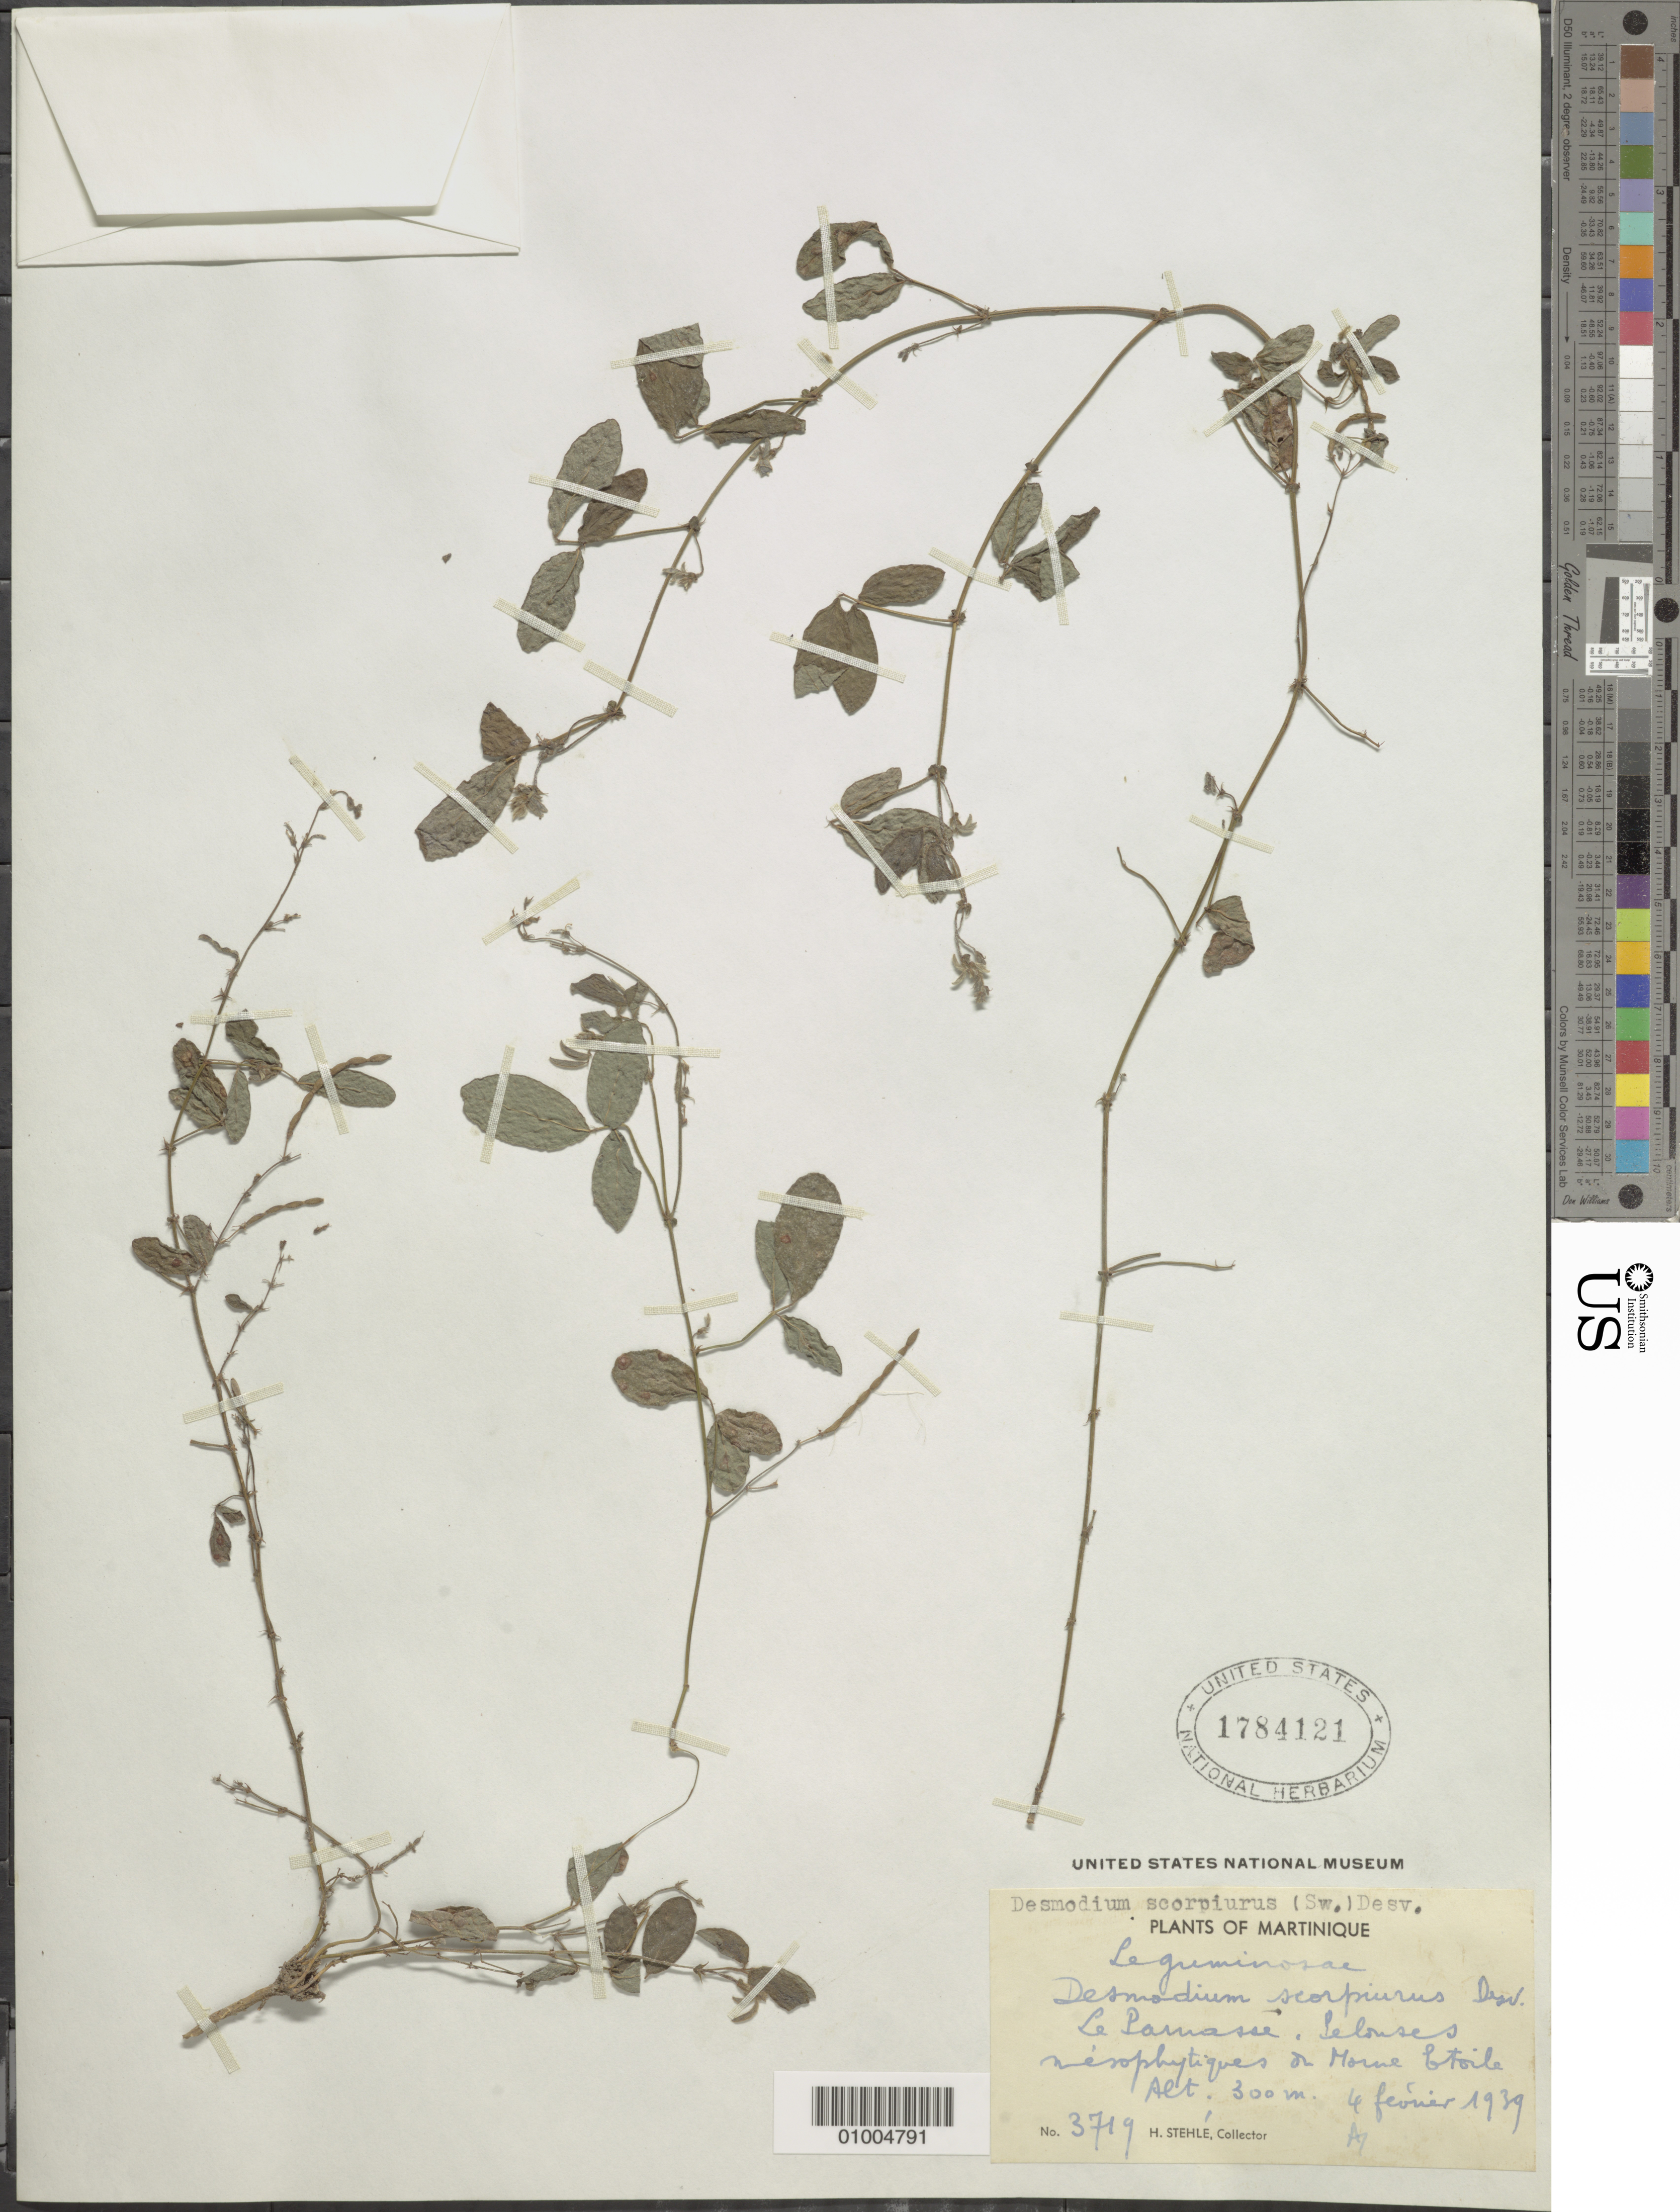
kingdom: Plantae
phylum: Tracheophyta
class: Magnoliopsida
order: Fabales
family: Fabaceae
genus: Desmodium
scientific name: Desmodium scorpiurus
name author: (Sw.) Desv. ex DC.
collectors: H. Stehlé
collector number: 3719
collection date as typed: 04 Feb 1939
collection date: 1939-02-04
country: Martinique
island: Martinique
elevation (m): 300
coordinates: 0 N, 0 E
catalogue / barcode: US 1784121